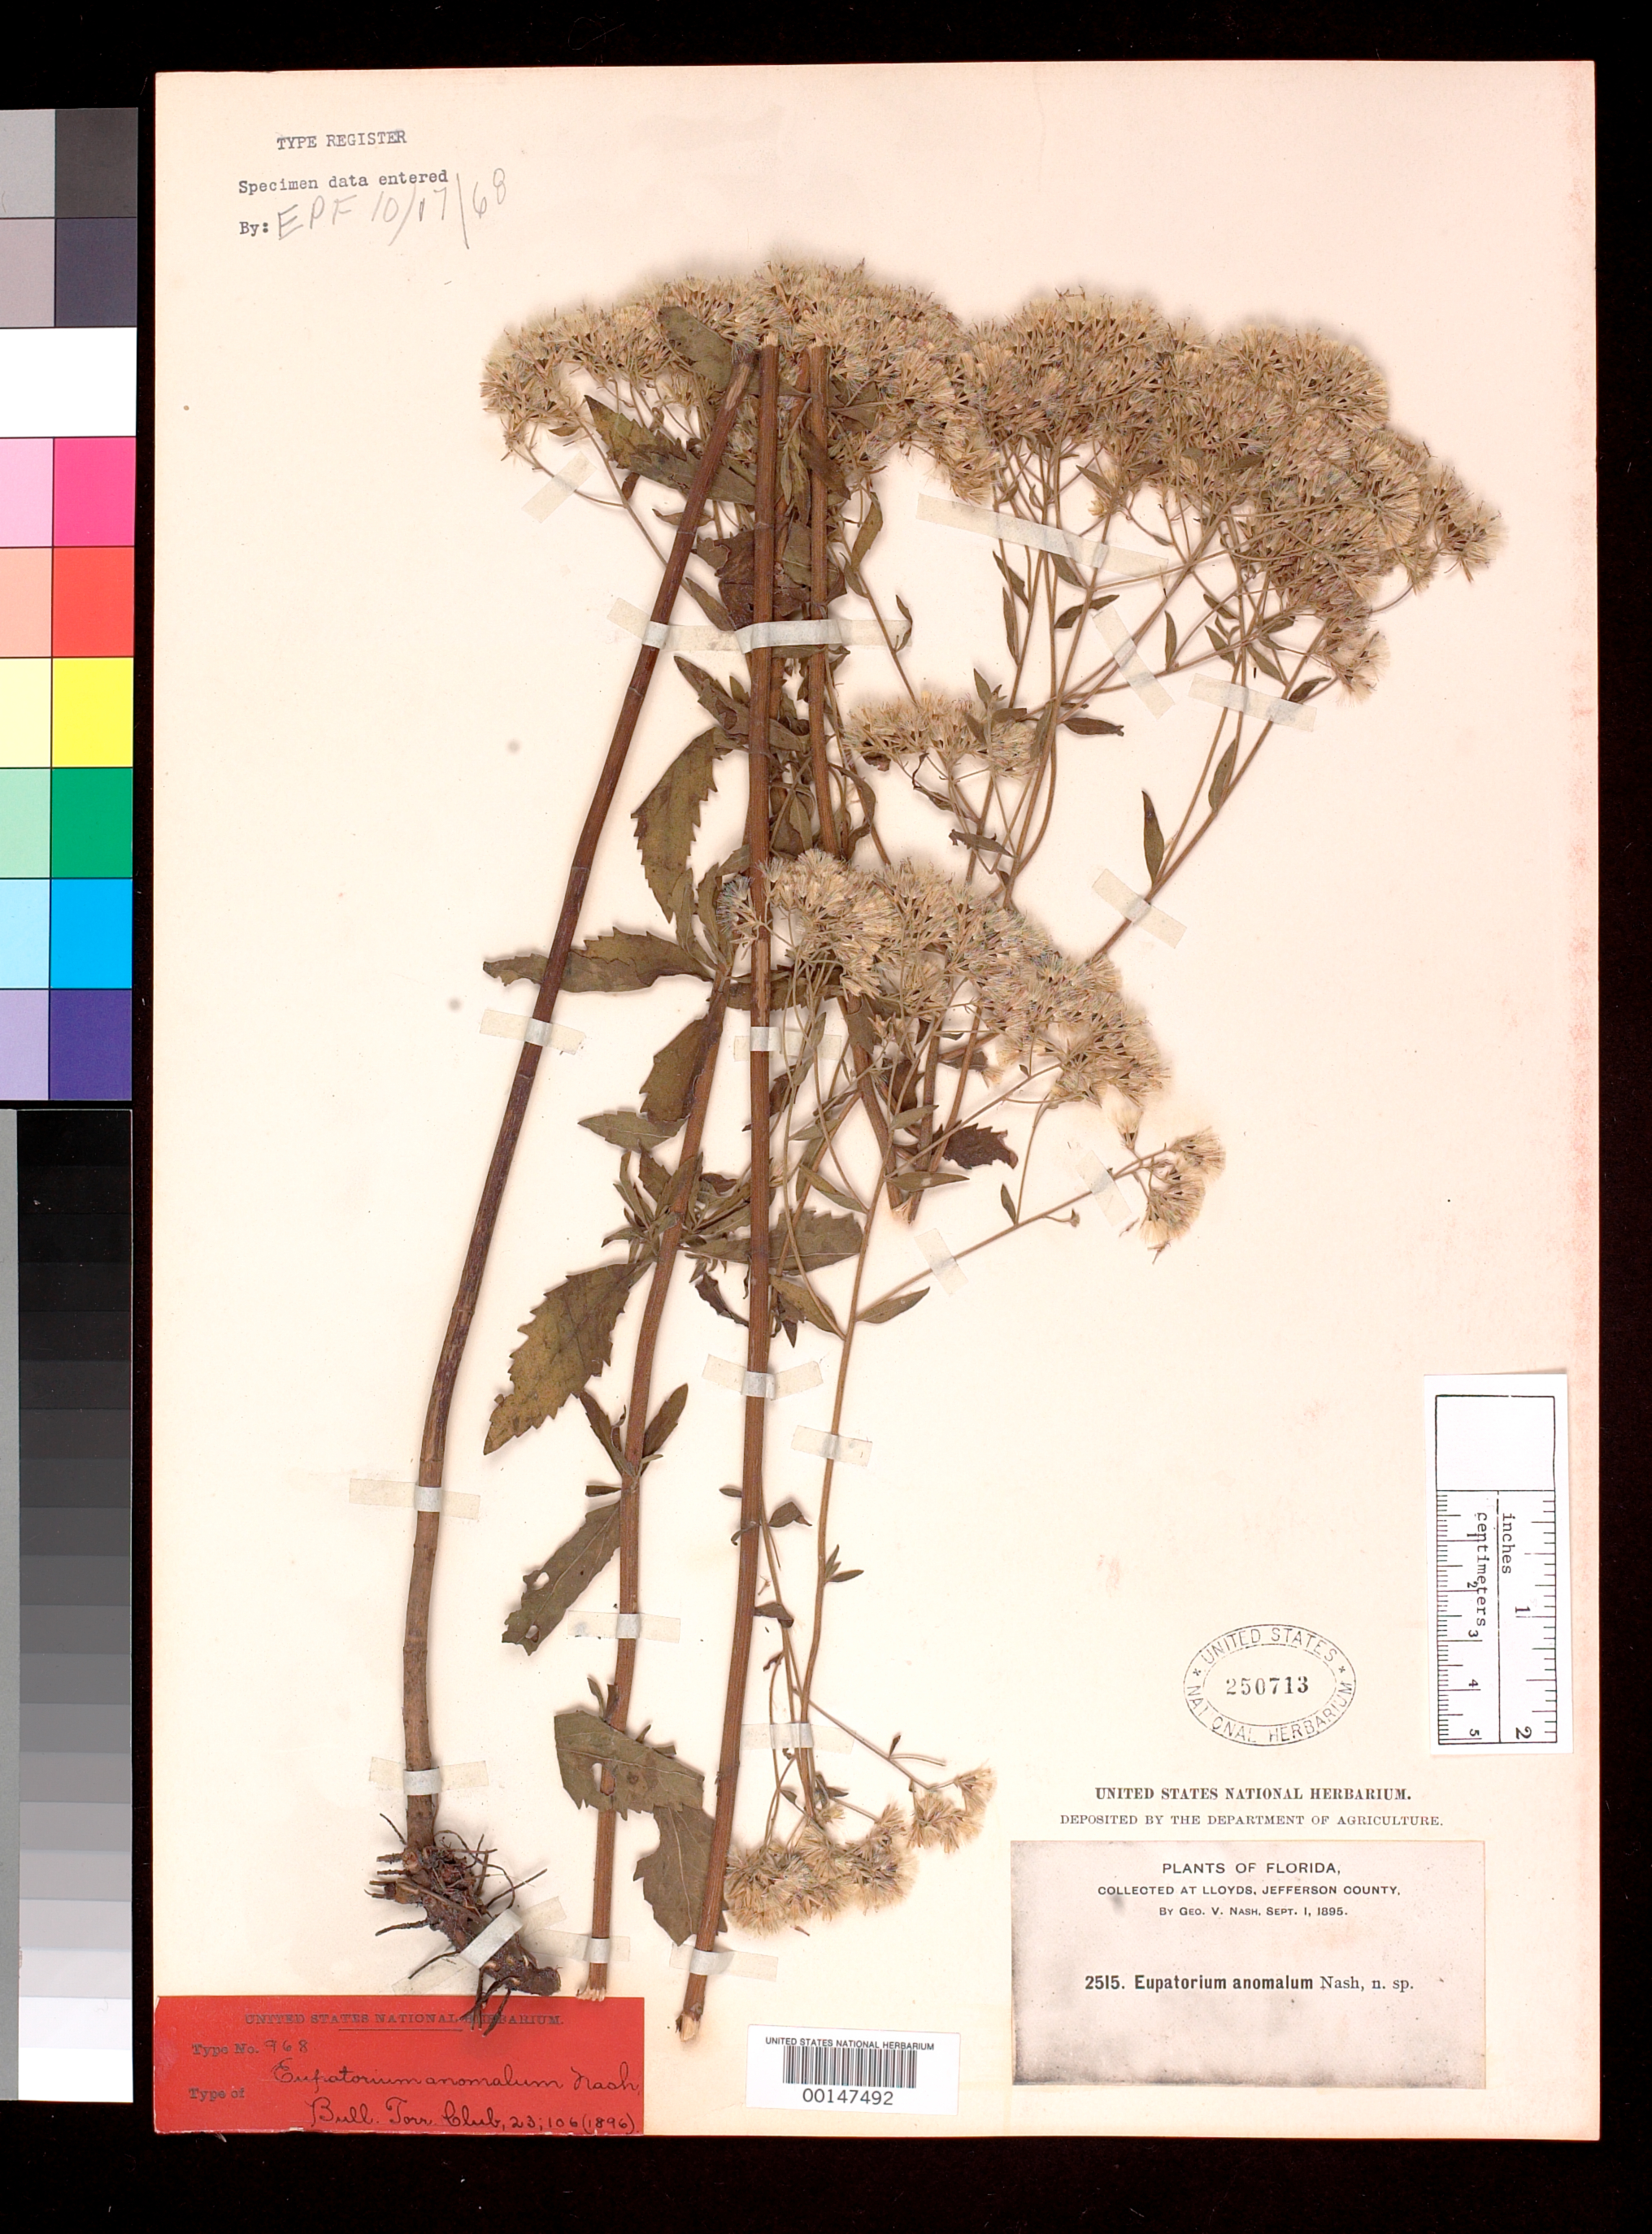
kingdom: Plantae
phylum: Tracheophyta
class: Magnoliopsida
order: Asterales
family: Asteraceae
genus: Eupatorium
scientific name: Eupatorium anomalum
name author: Nash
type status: Type Collection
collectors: G. V. Nash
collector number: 2515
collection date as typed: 01 Sep 1895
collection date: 1895-09-01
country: United States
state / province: Florida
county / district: Jefferson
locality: Lloyds.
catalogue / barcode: US 250713